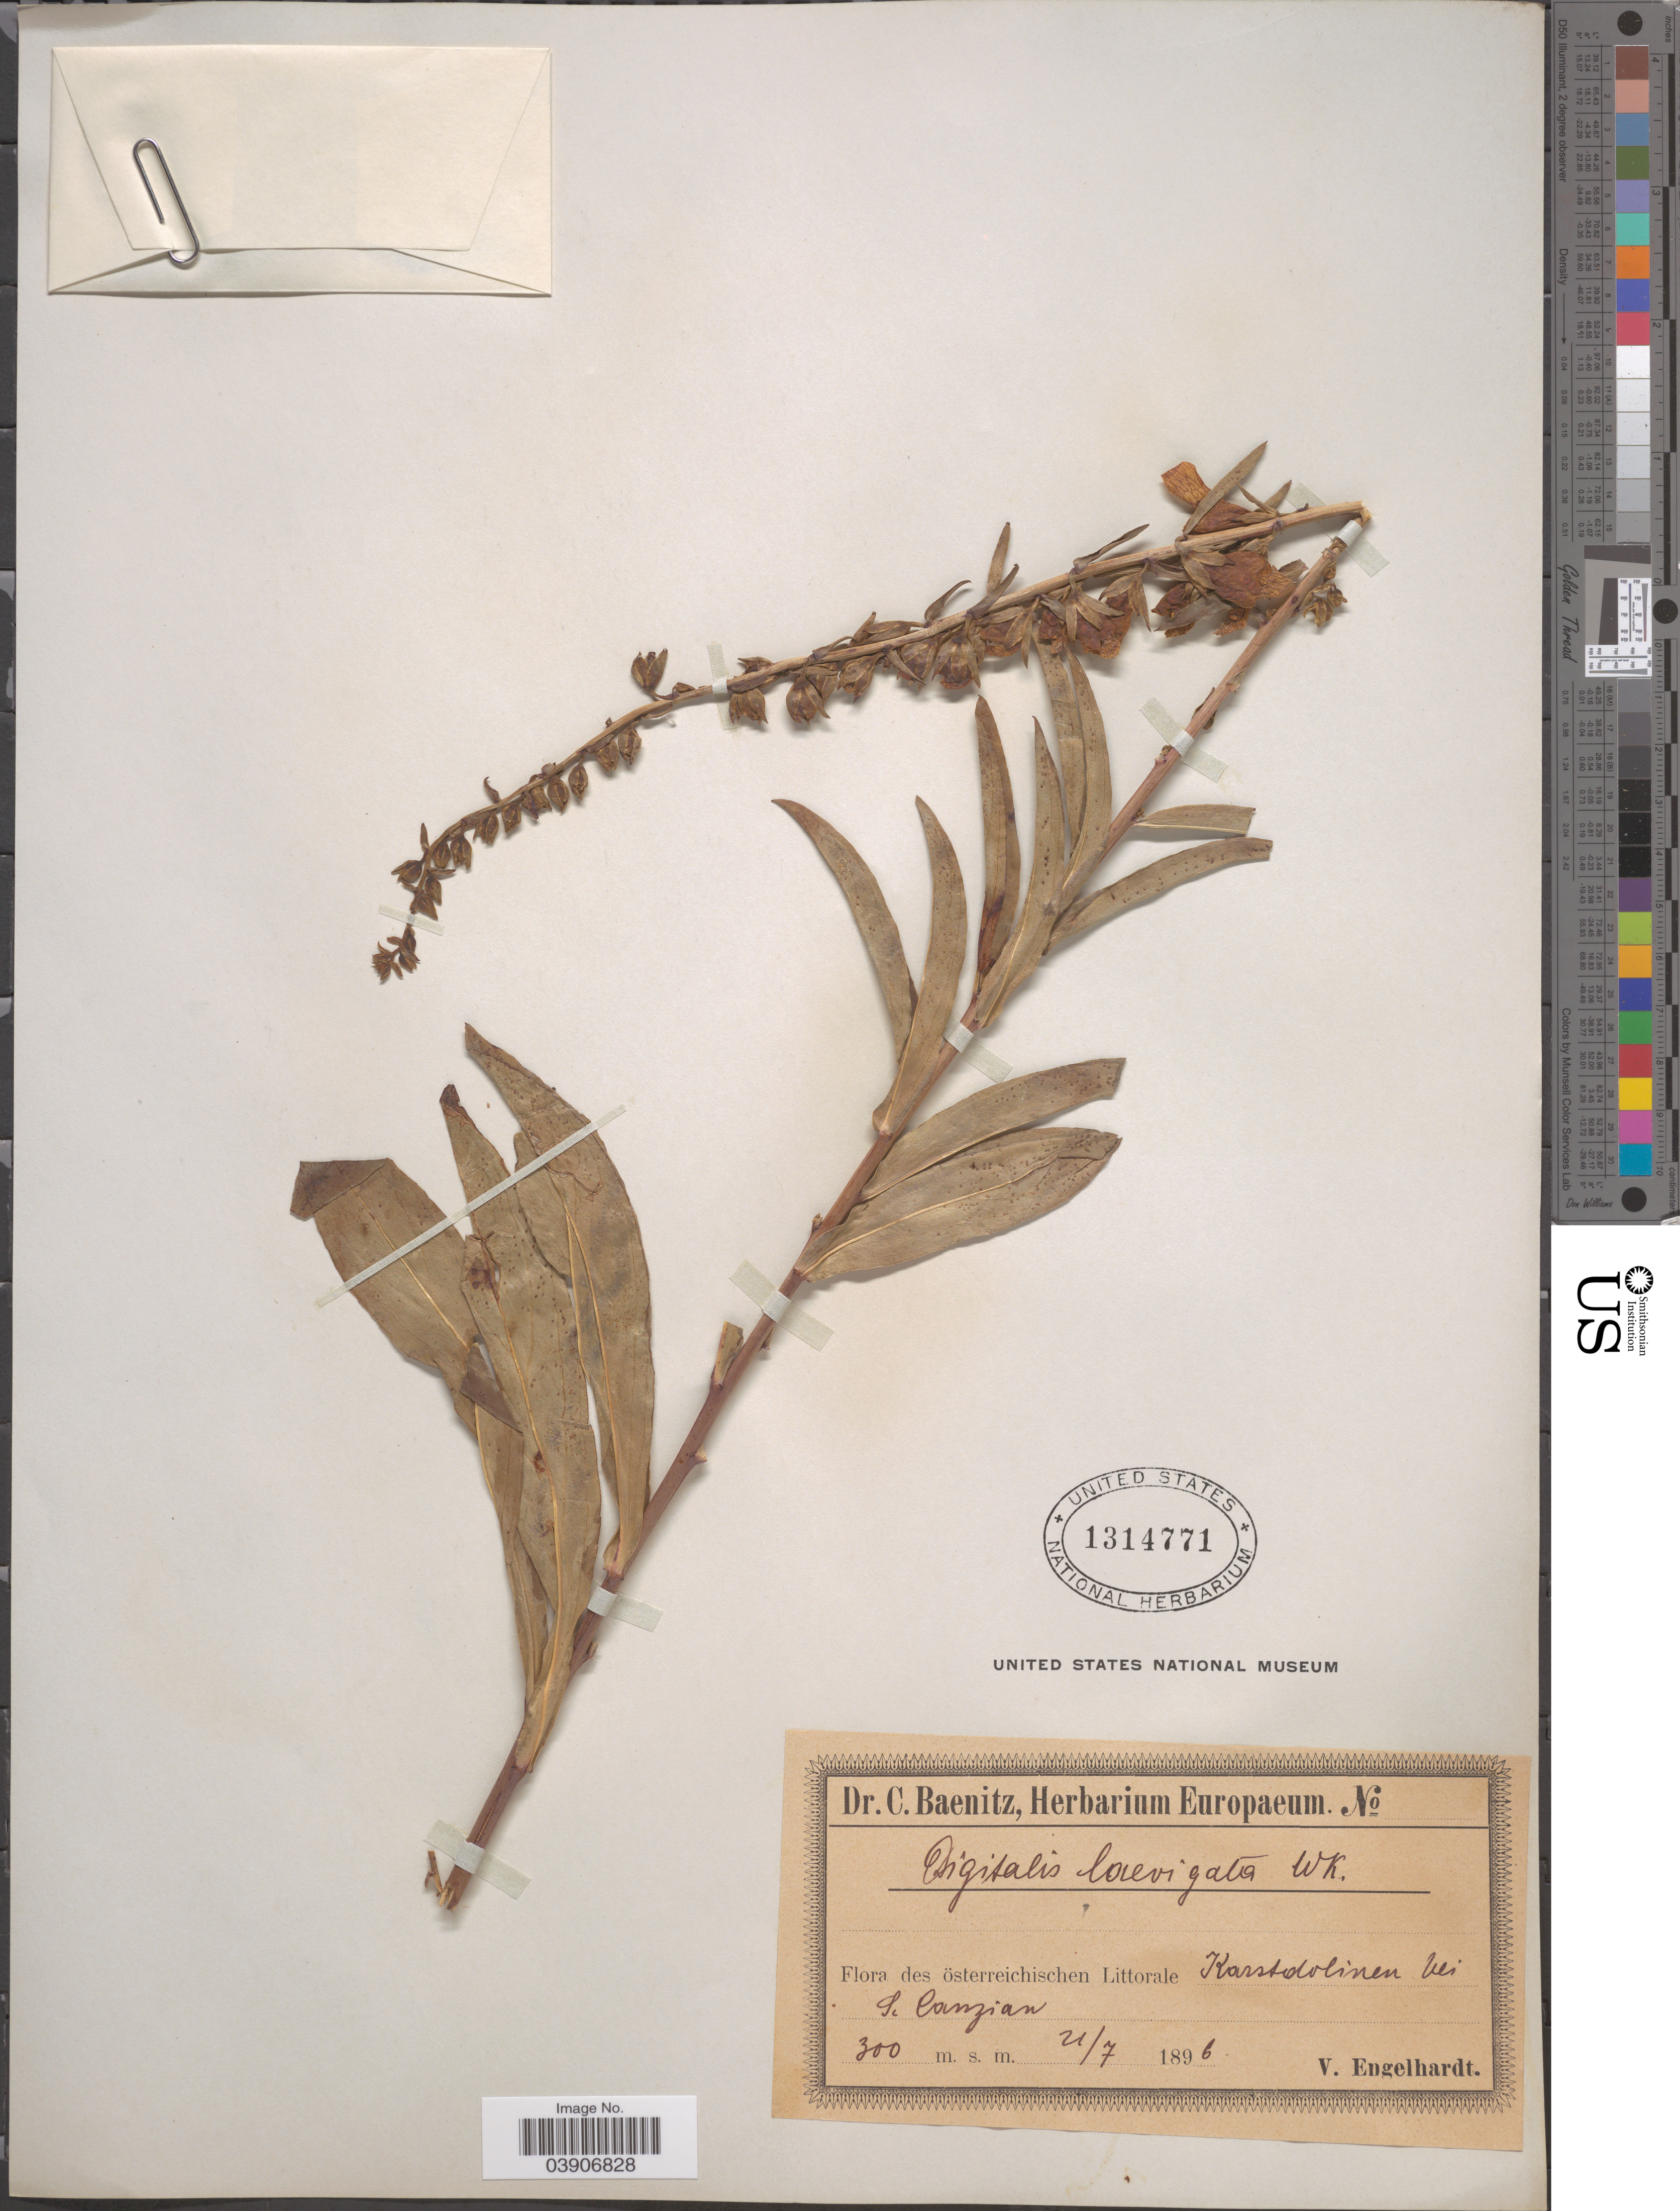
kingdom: Plantae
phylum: Tracheophyta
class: Magnoliopsida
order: Lamiales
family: Plantaginaceae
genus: Digitalis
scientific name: Digitalis laevigata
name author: Waldst. & Kit.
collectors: V. Engelhardt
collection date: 1896-07-21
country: Austria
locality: Des Österreichischen Littorale Karstdolinen bei pr Canzian.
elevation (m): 300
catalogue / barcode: US 1314771